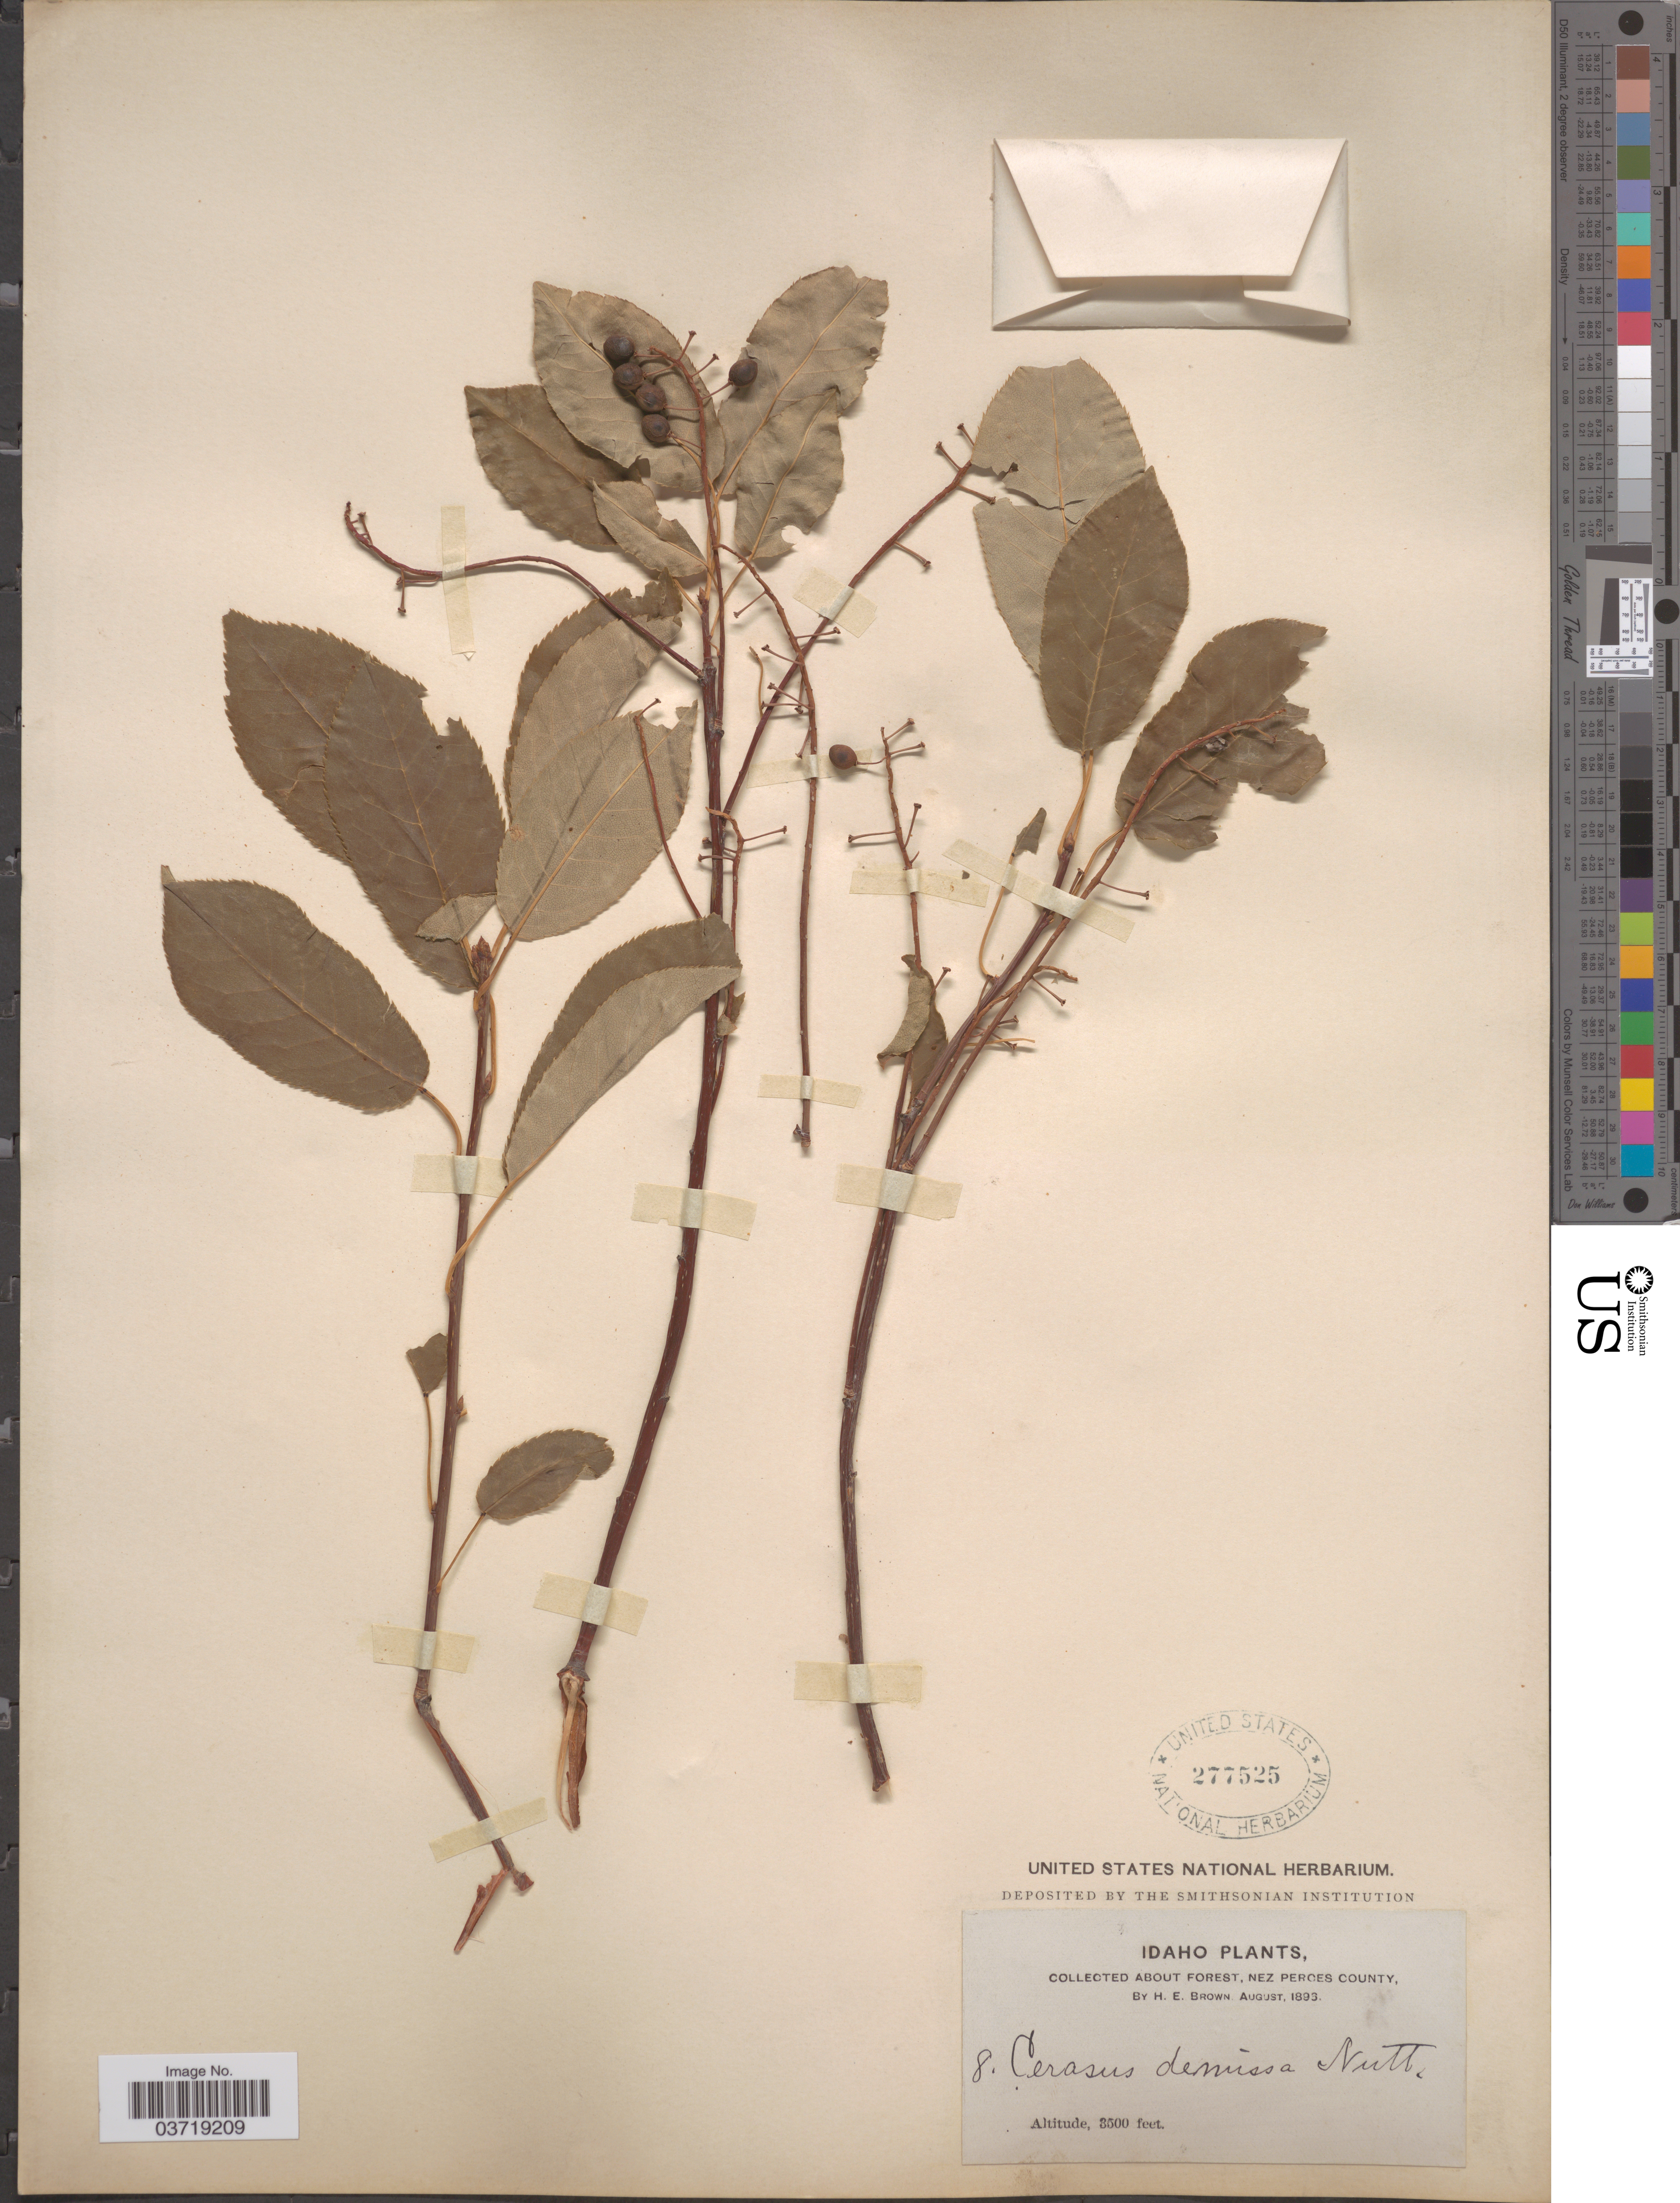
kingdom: Plantae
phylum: Tracheophyta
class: Magnoliopsida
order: Rosales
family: Rosaceae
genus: Prunus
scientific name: Prunus virginiana var. demissa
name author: (Nutt.) Torr.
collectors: H. E. Brown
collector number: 8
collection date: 1896-08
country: United States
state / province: Idaho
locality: About forest, Nez Perces County.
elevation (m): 1067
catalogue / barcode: US 277525